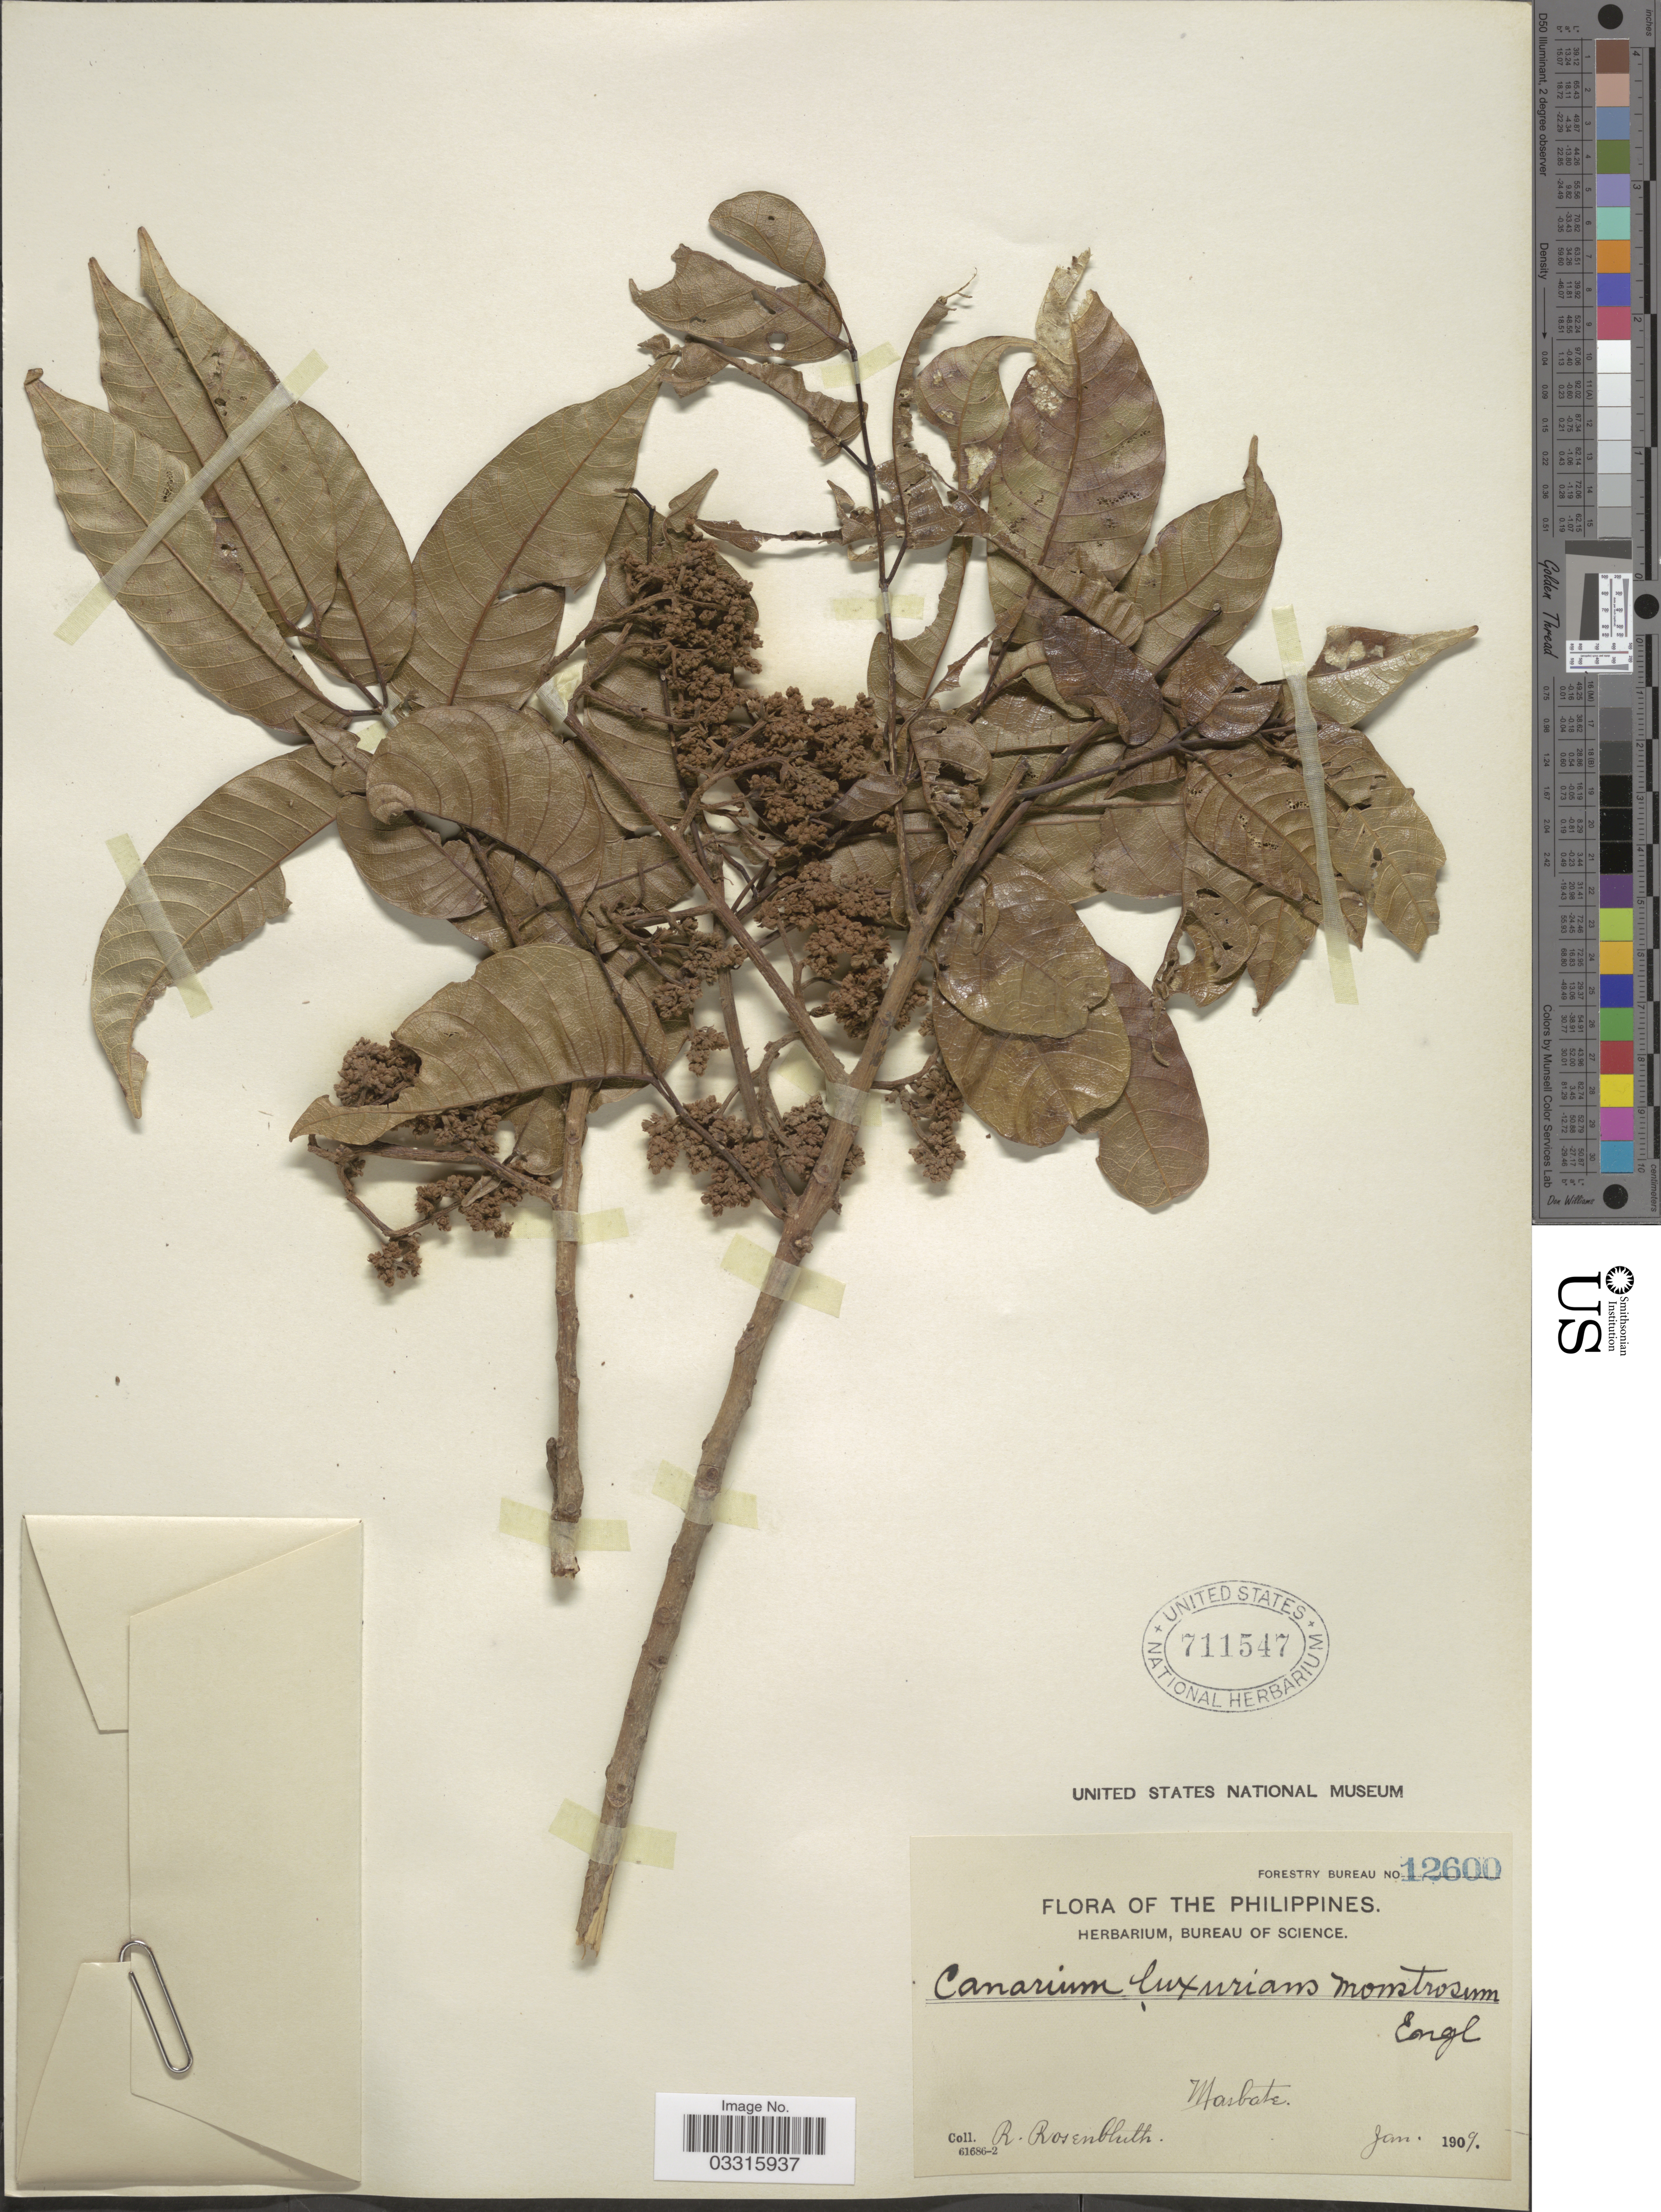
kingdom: Plantae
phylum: Tracheophyta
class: Magnoliopsida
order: Sapindales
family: Burseraceae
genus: Canarium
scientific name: Canarium asperum subsp. asperum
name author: Benth.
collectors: R. Rosenbluth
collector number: Forestry Bureau 12600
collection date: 1909-01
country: Philippines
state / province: Bicol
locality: Masbate.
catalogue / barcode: US 711547